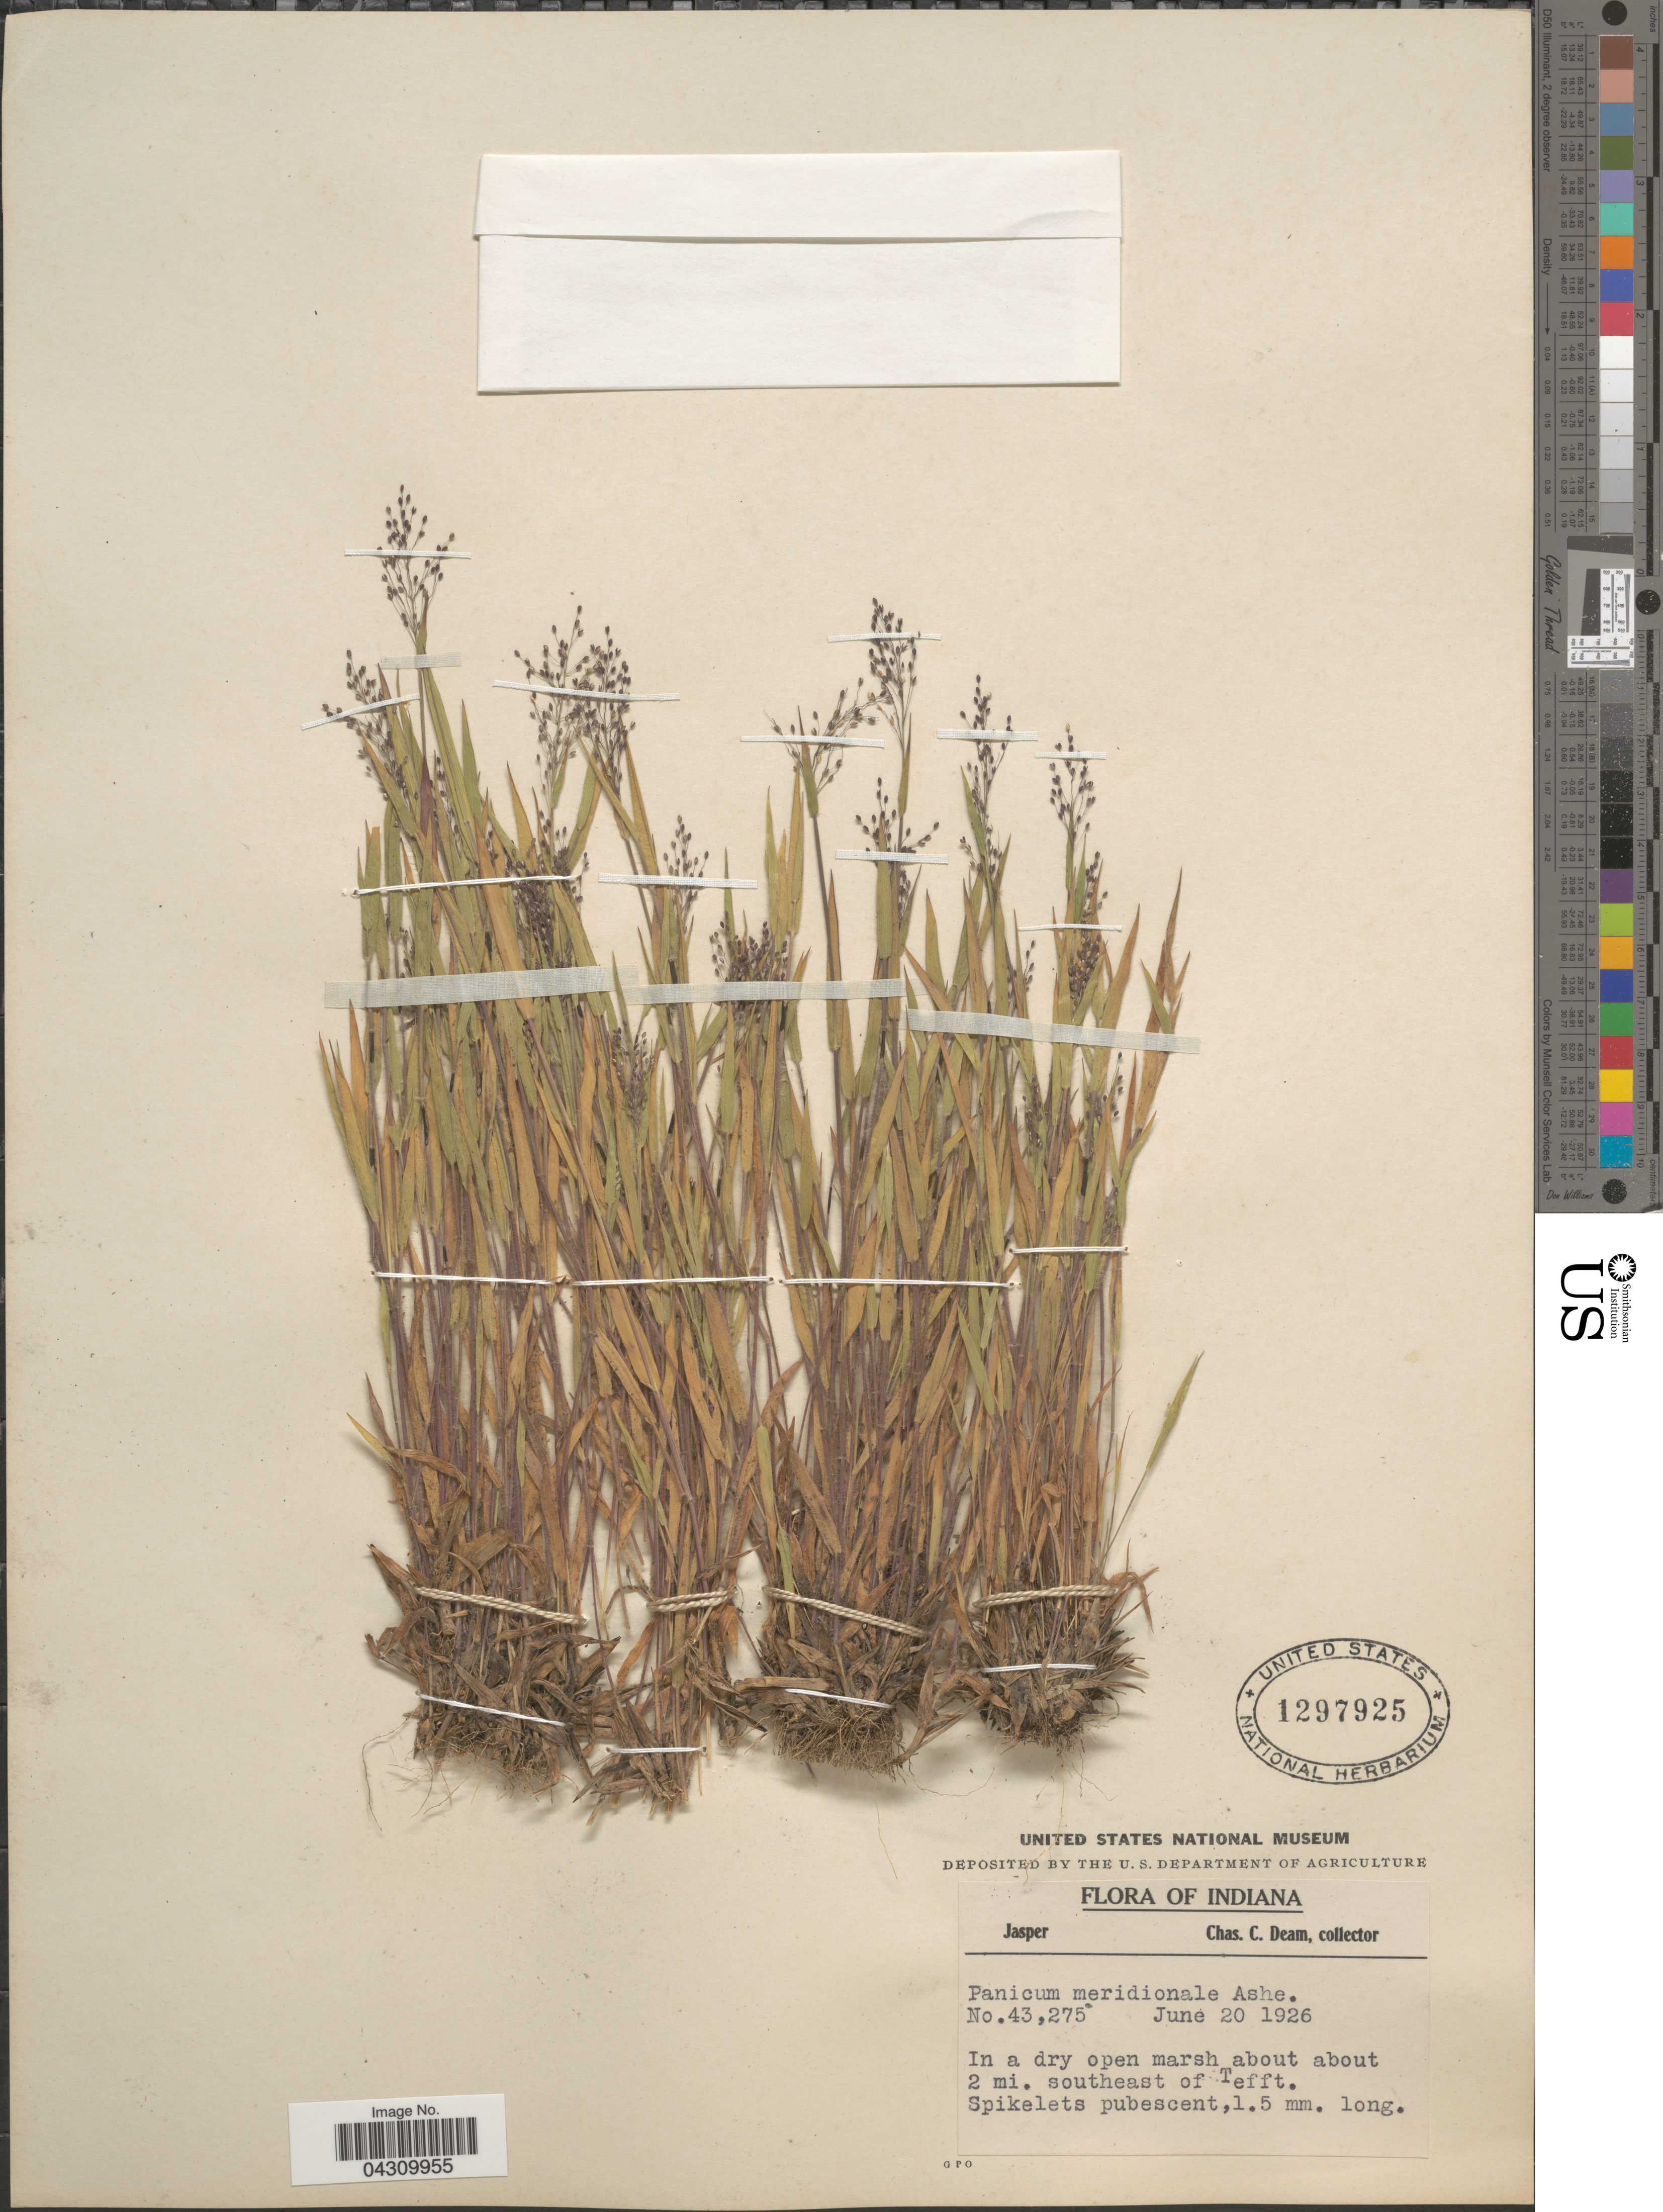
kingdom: Plantae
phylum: Tracheophyta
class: Liliopsida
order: Poales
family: Poaceae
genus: Dichanthelium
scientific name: Dichanthelium acuminatum var. acuminatum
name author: (Sw.) Gould & C.A. Clark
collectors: C. C. Deam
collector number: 43275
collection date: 1926-06-20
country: United States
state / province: Indiana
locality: Jasper. In a dry open marsh about about 2 mi. southeast of Tefft.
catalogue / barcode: US 1297925